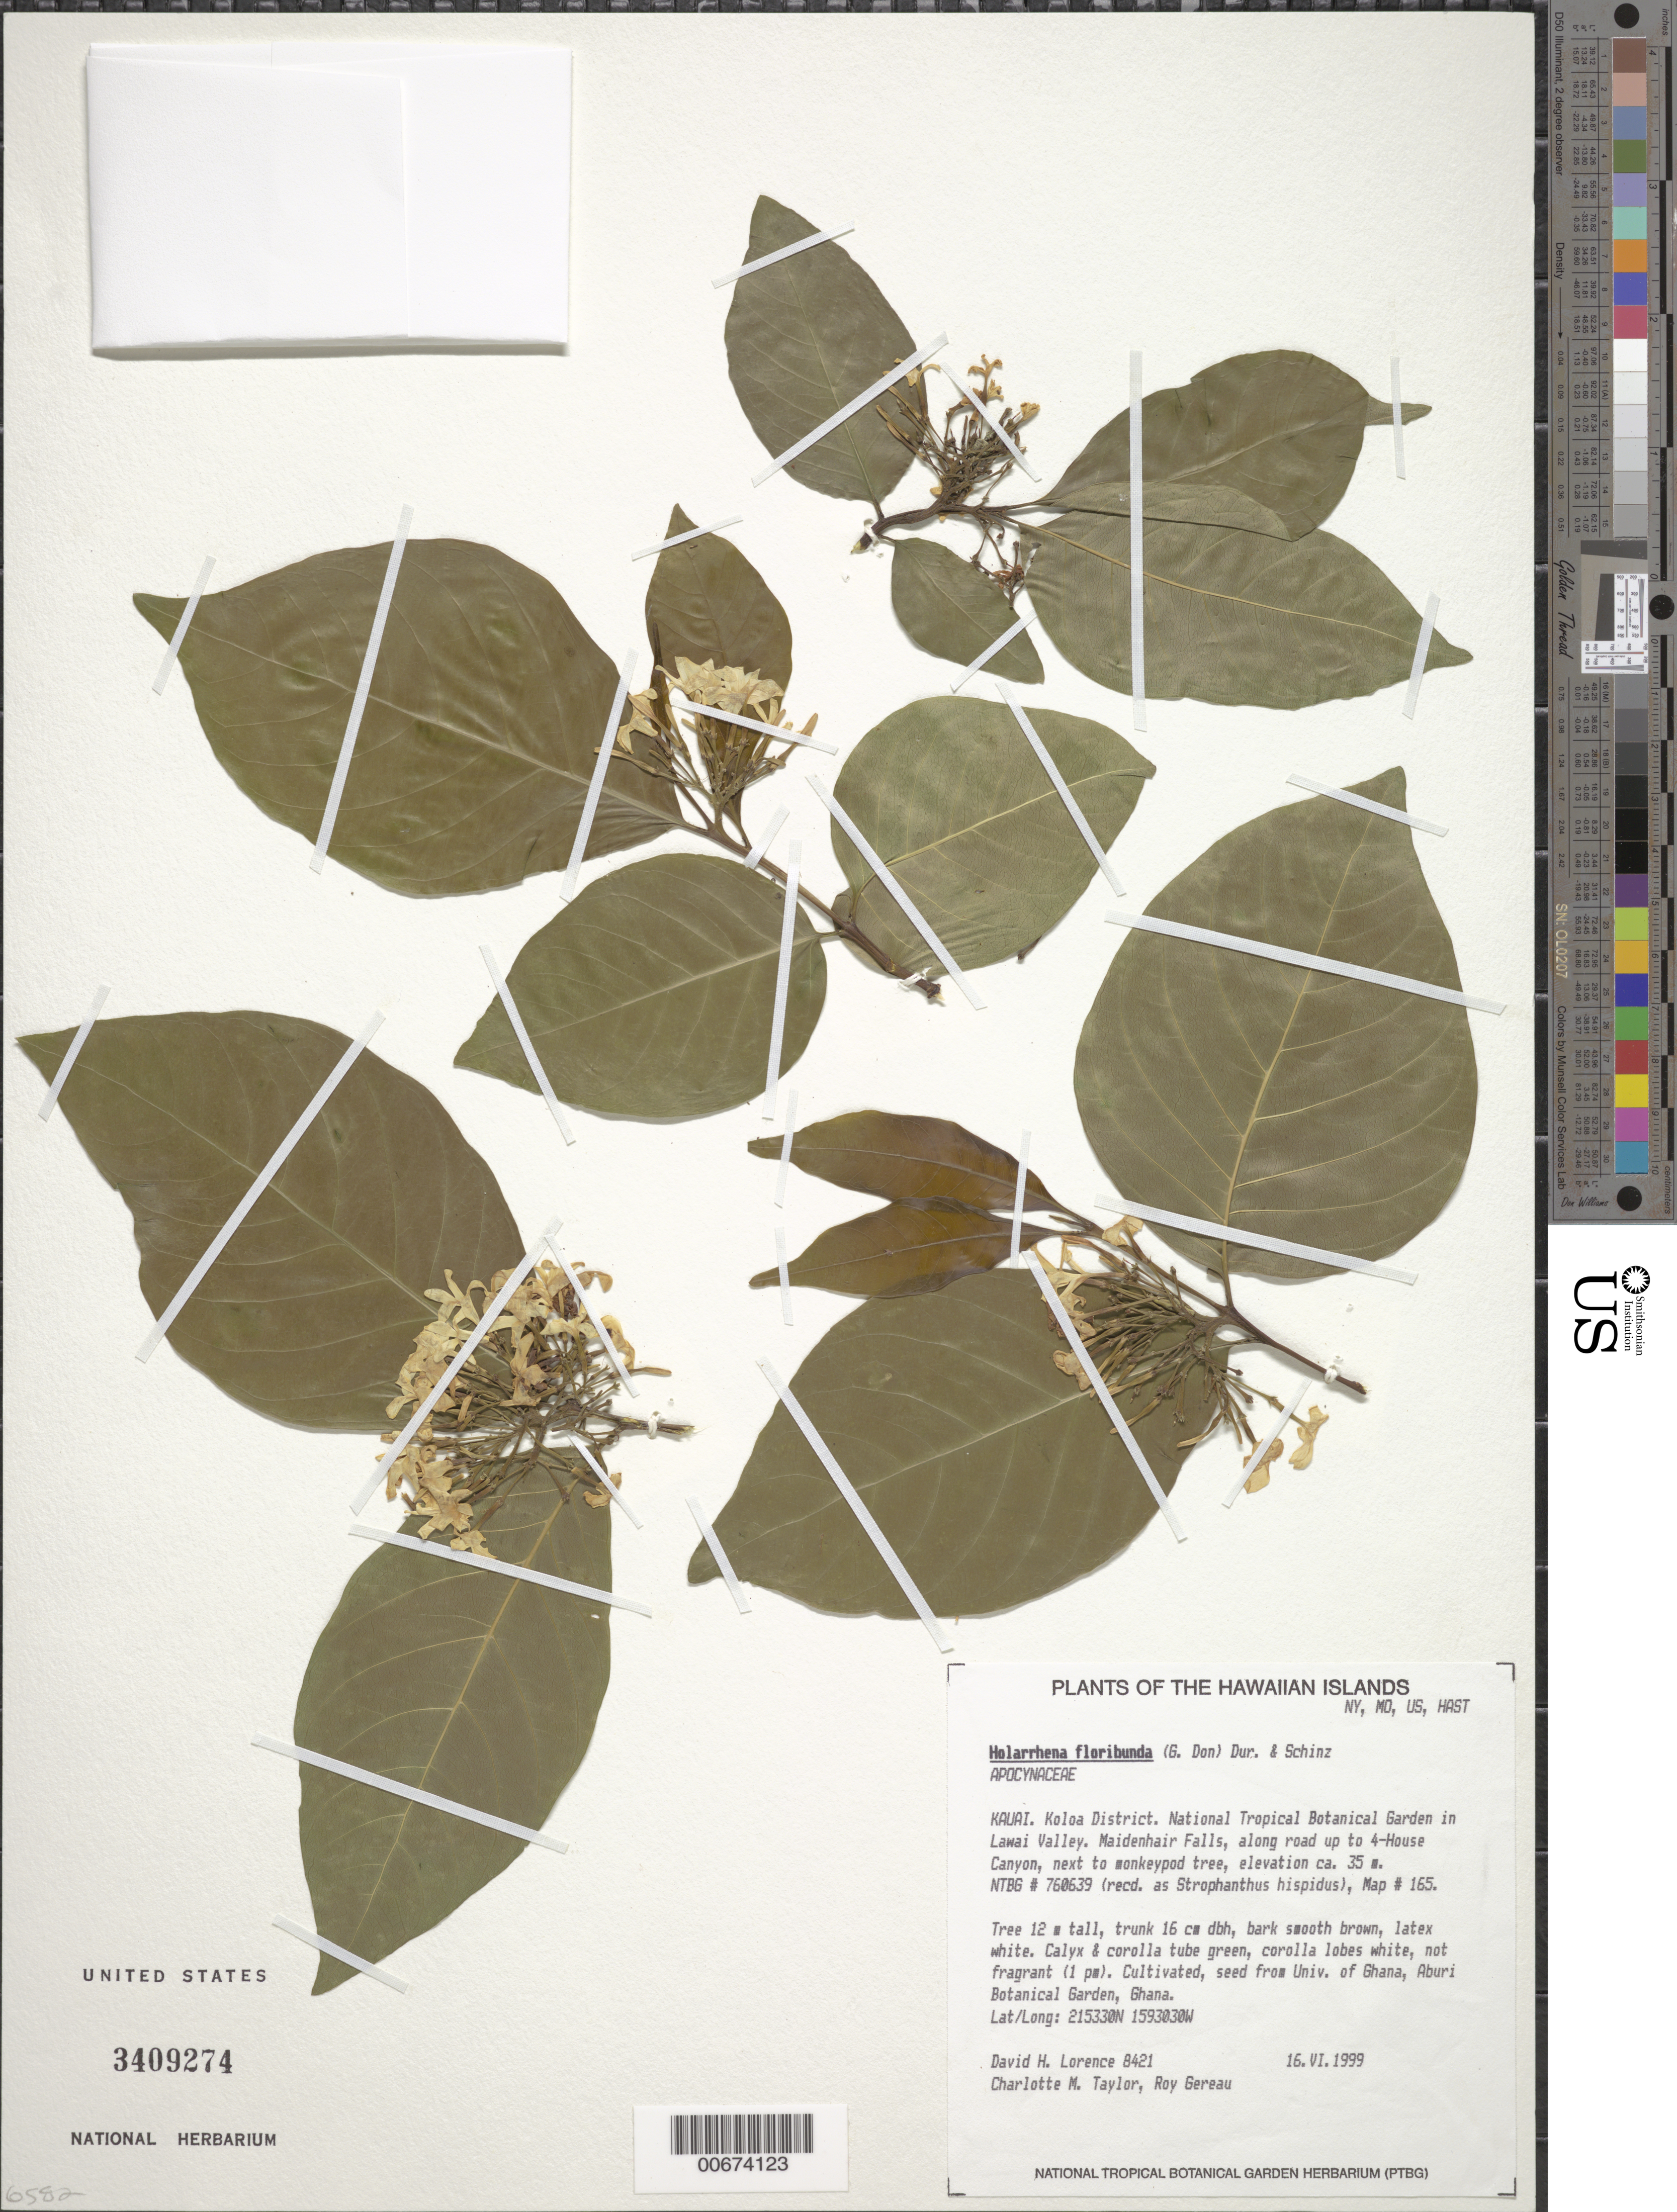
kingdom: Plantae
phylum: Tracheophyta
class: Magnoliopsida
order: Gentianales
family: Apocynaceae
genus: Holarrhena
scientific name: Holarrhena floribunda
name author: (G. Don) Durieu & Schinz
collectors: D. Lorence, C. M. Taylor & R. Gereau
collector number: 8421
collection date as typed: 16 Jun 1999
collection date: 1999-06-16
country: United States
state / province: Hawaii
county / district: Kauai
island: Kaua'i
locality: National Tropical Botanical Garden in Lawai Valley. Maidenhair Falls, along road up to 4-House Canyon, next to m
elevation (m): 35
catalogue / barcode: US 3409274